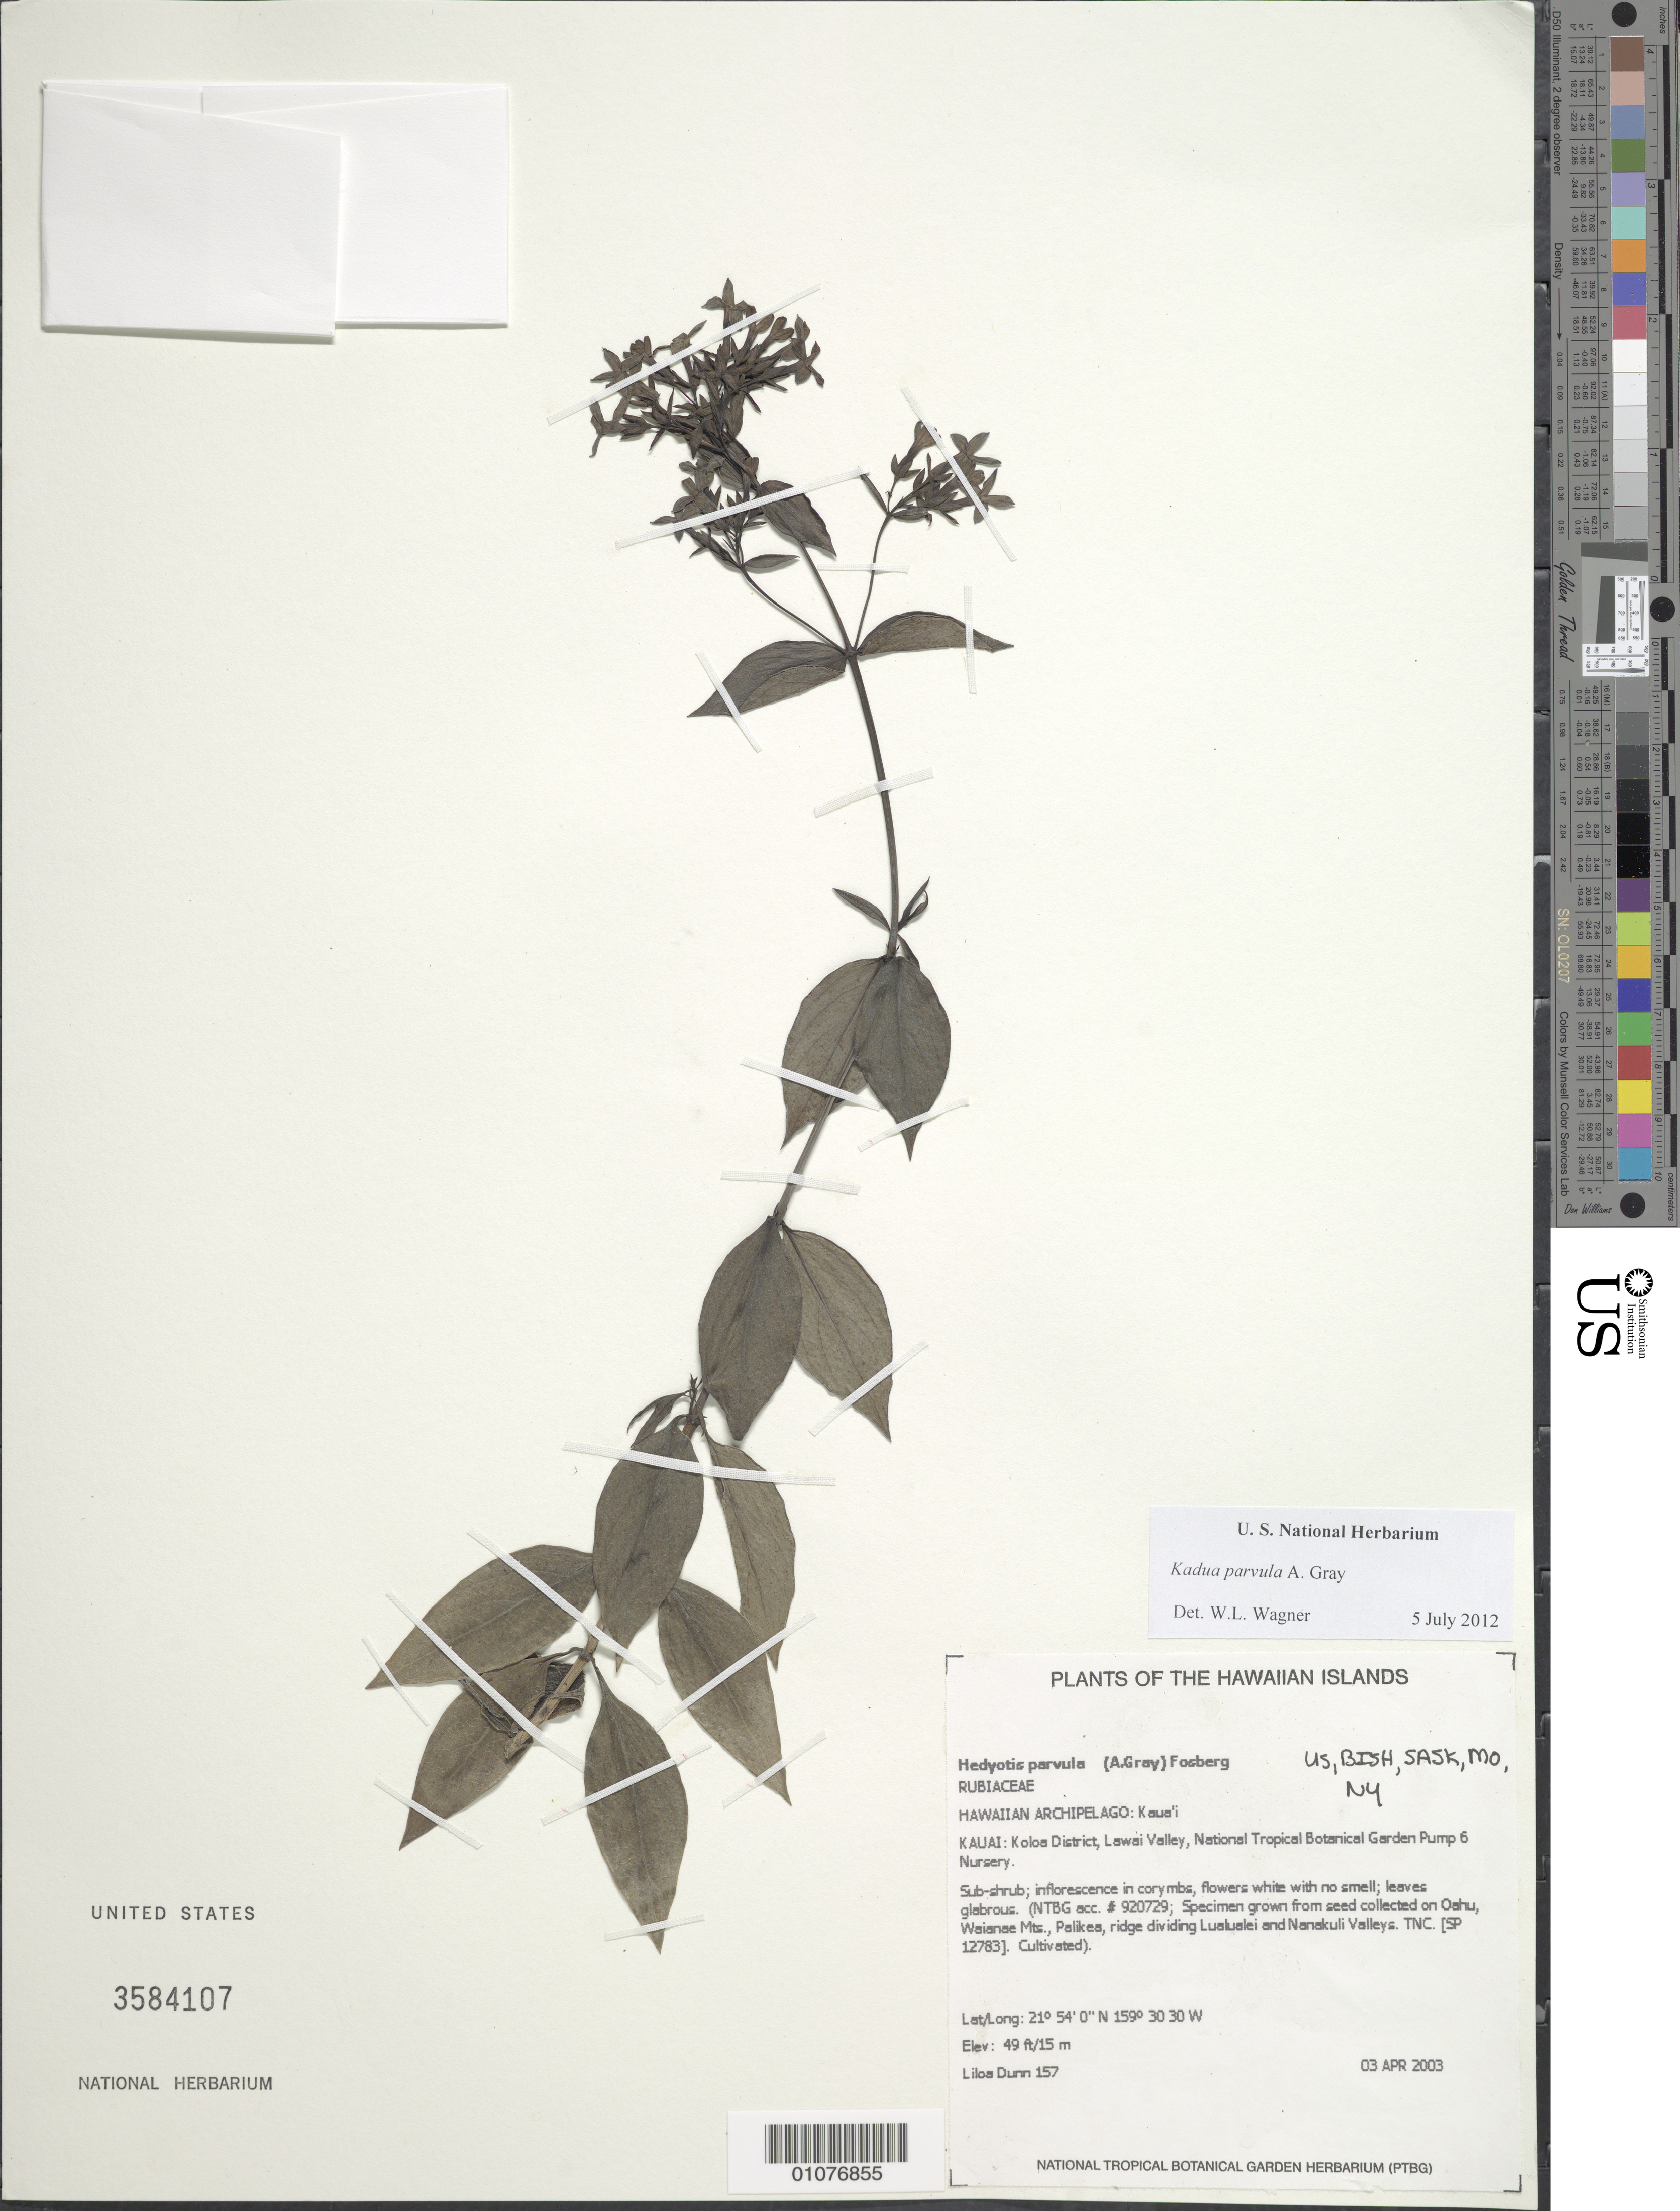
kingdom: Plantae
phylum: Tracheophyta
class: Magnoliopsida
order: Gentianales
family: Rubiaceae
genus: Kadua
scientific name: Kadua parvula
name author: A. Gray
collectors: L. Dunn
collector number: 157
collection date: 2003-04-03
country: United States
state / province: Hawaii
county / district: Kauai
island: Kaua'i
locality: Koloa District, Lawai Valley, National Tropical Botanical Garden Pump 6 Nursery.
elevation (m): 15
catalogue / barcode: US 3584107